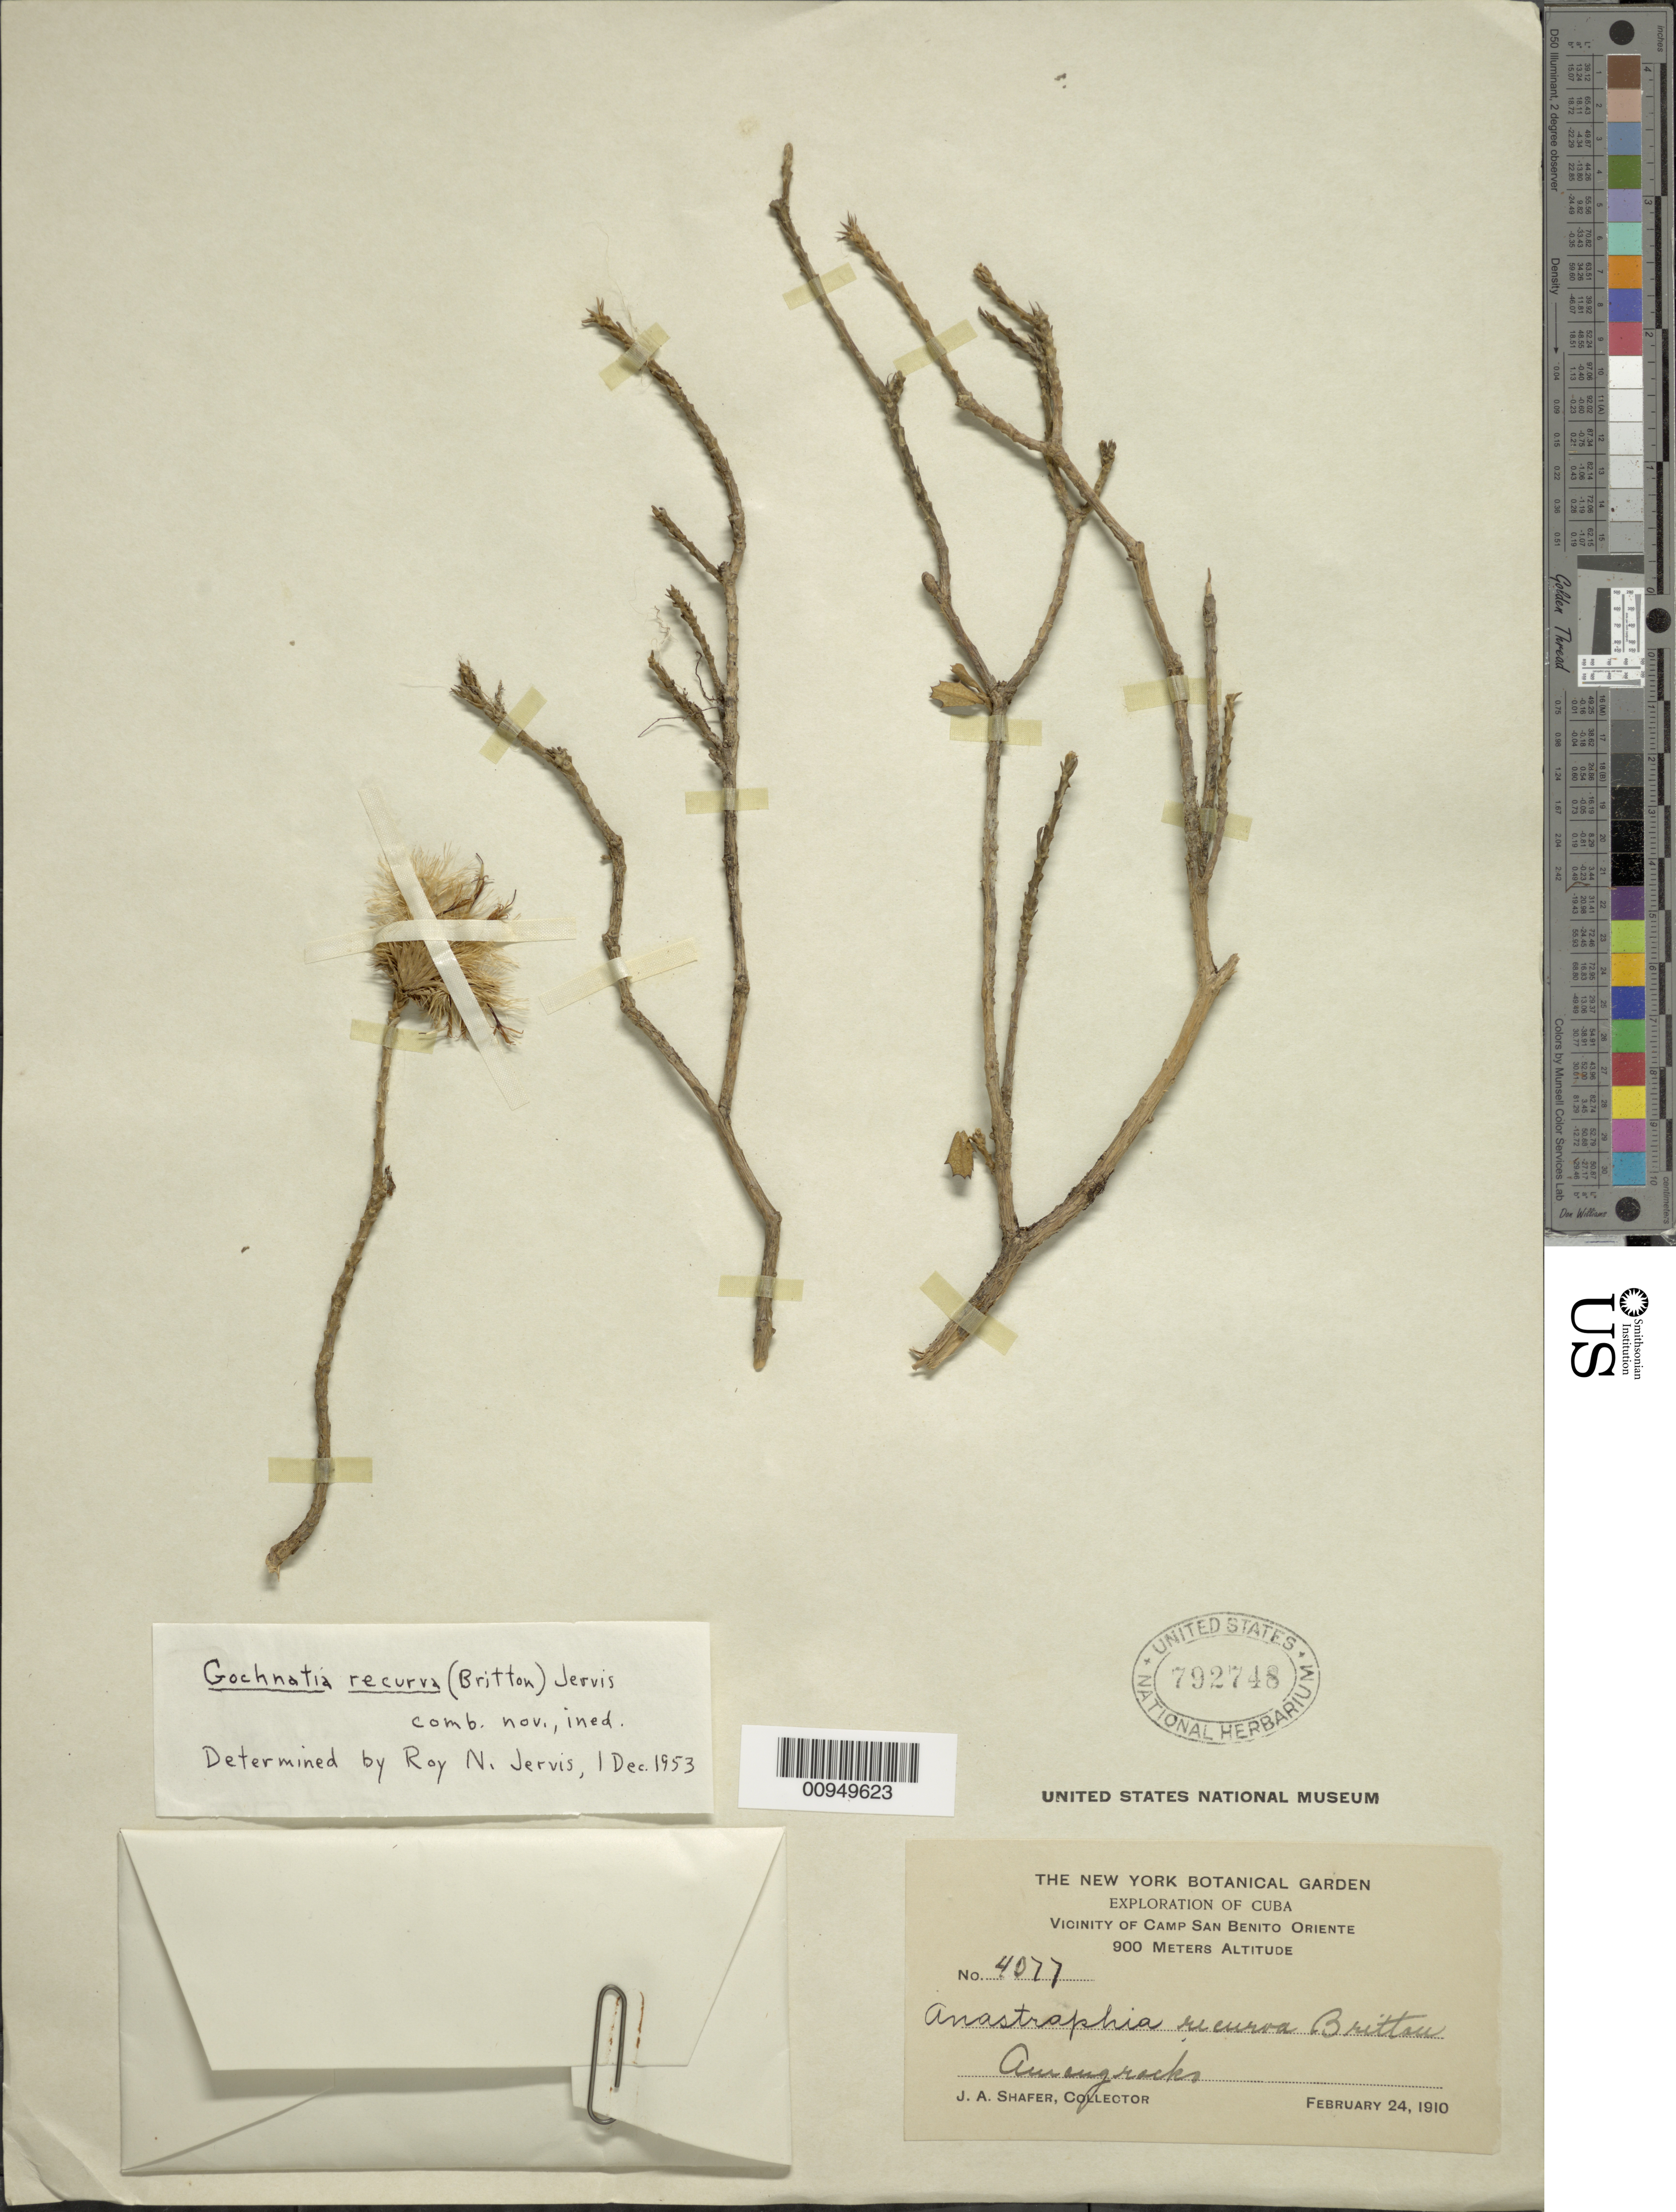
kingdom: Plantae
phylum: Tracheophyta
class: Magnoliopsida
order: Asterales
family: Asteraceae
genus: Anastraphia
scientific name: Anastraphia recurva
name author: Britton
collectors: J. A. Shafer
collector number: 4077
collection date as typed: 24 Feb 1910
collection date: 1910-02-24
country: Cuba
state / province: Oriente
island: Cuba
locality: Vicinity of Camp San Benito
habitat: Among rocks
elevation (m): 900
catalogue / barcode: US 792748